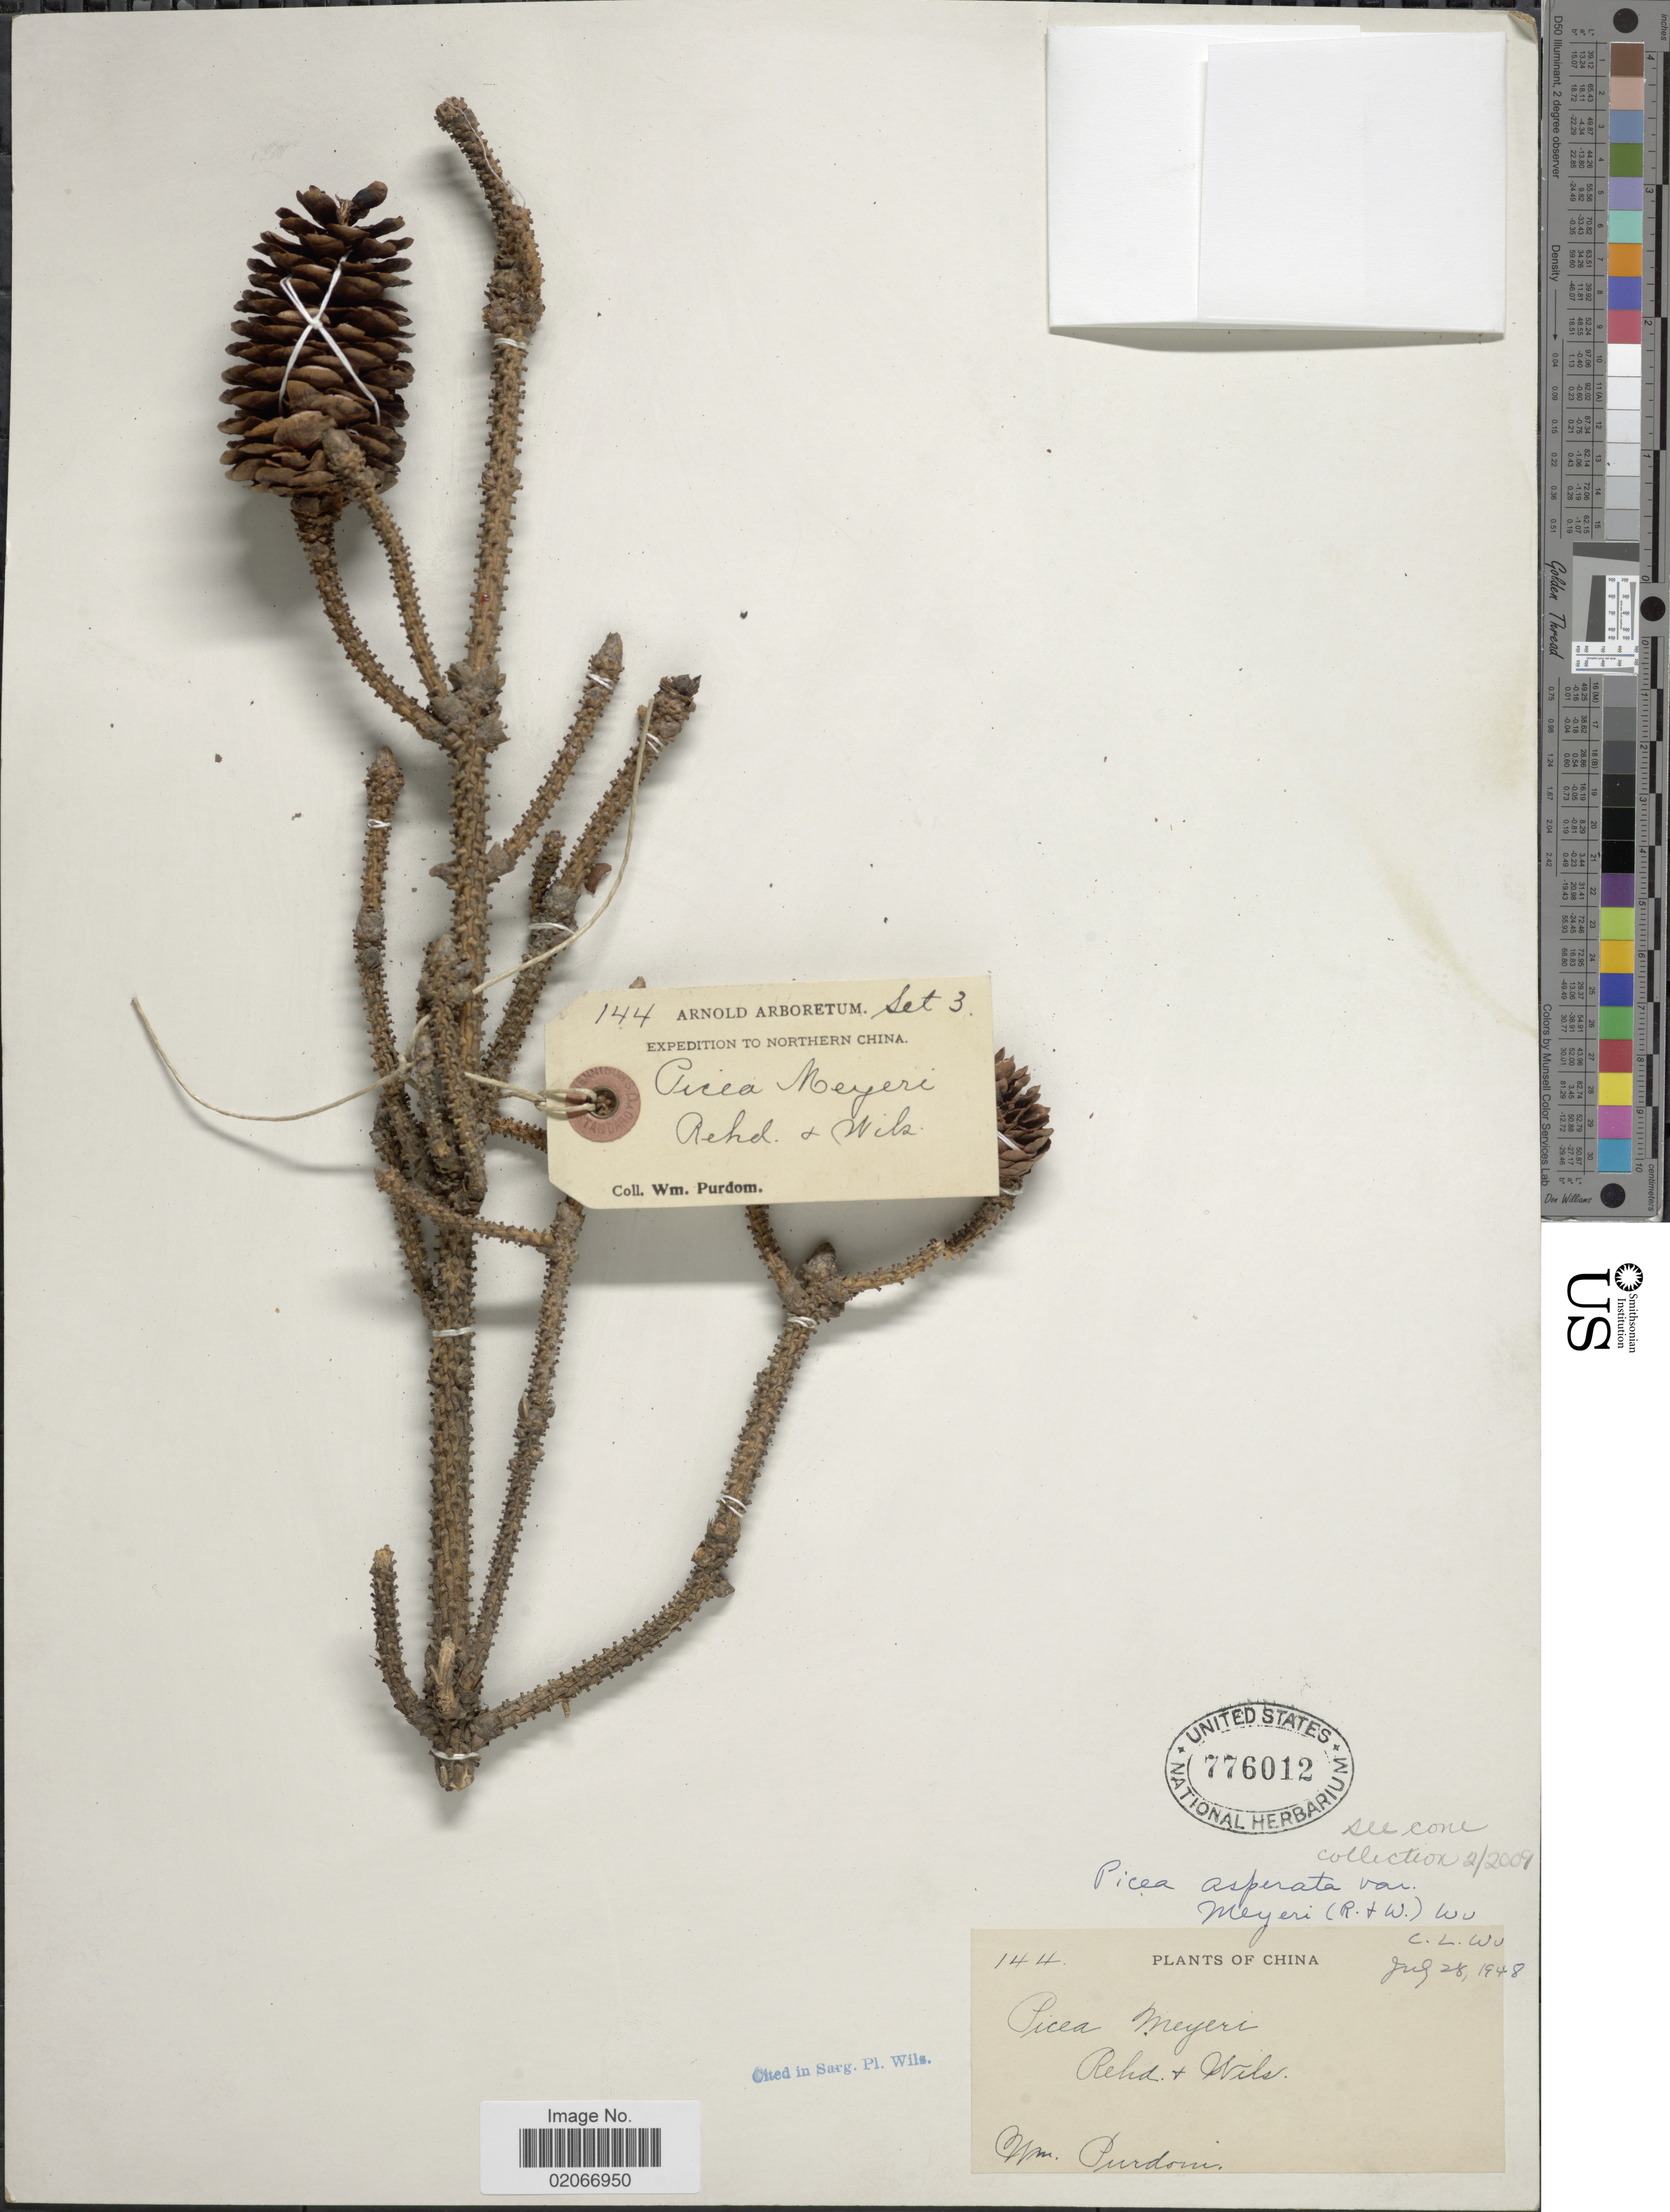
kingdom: Plantae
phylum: Tracheophyta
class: Pinopsida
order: Pinales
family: Pinaceae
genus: Picea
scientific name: Picea myeri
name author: Rehder & E.H. Wilson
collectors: W. Purdom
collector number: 144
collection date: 1948-07-28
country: China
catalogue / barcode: US 776012